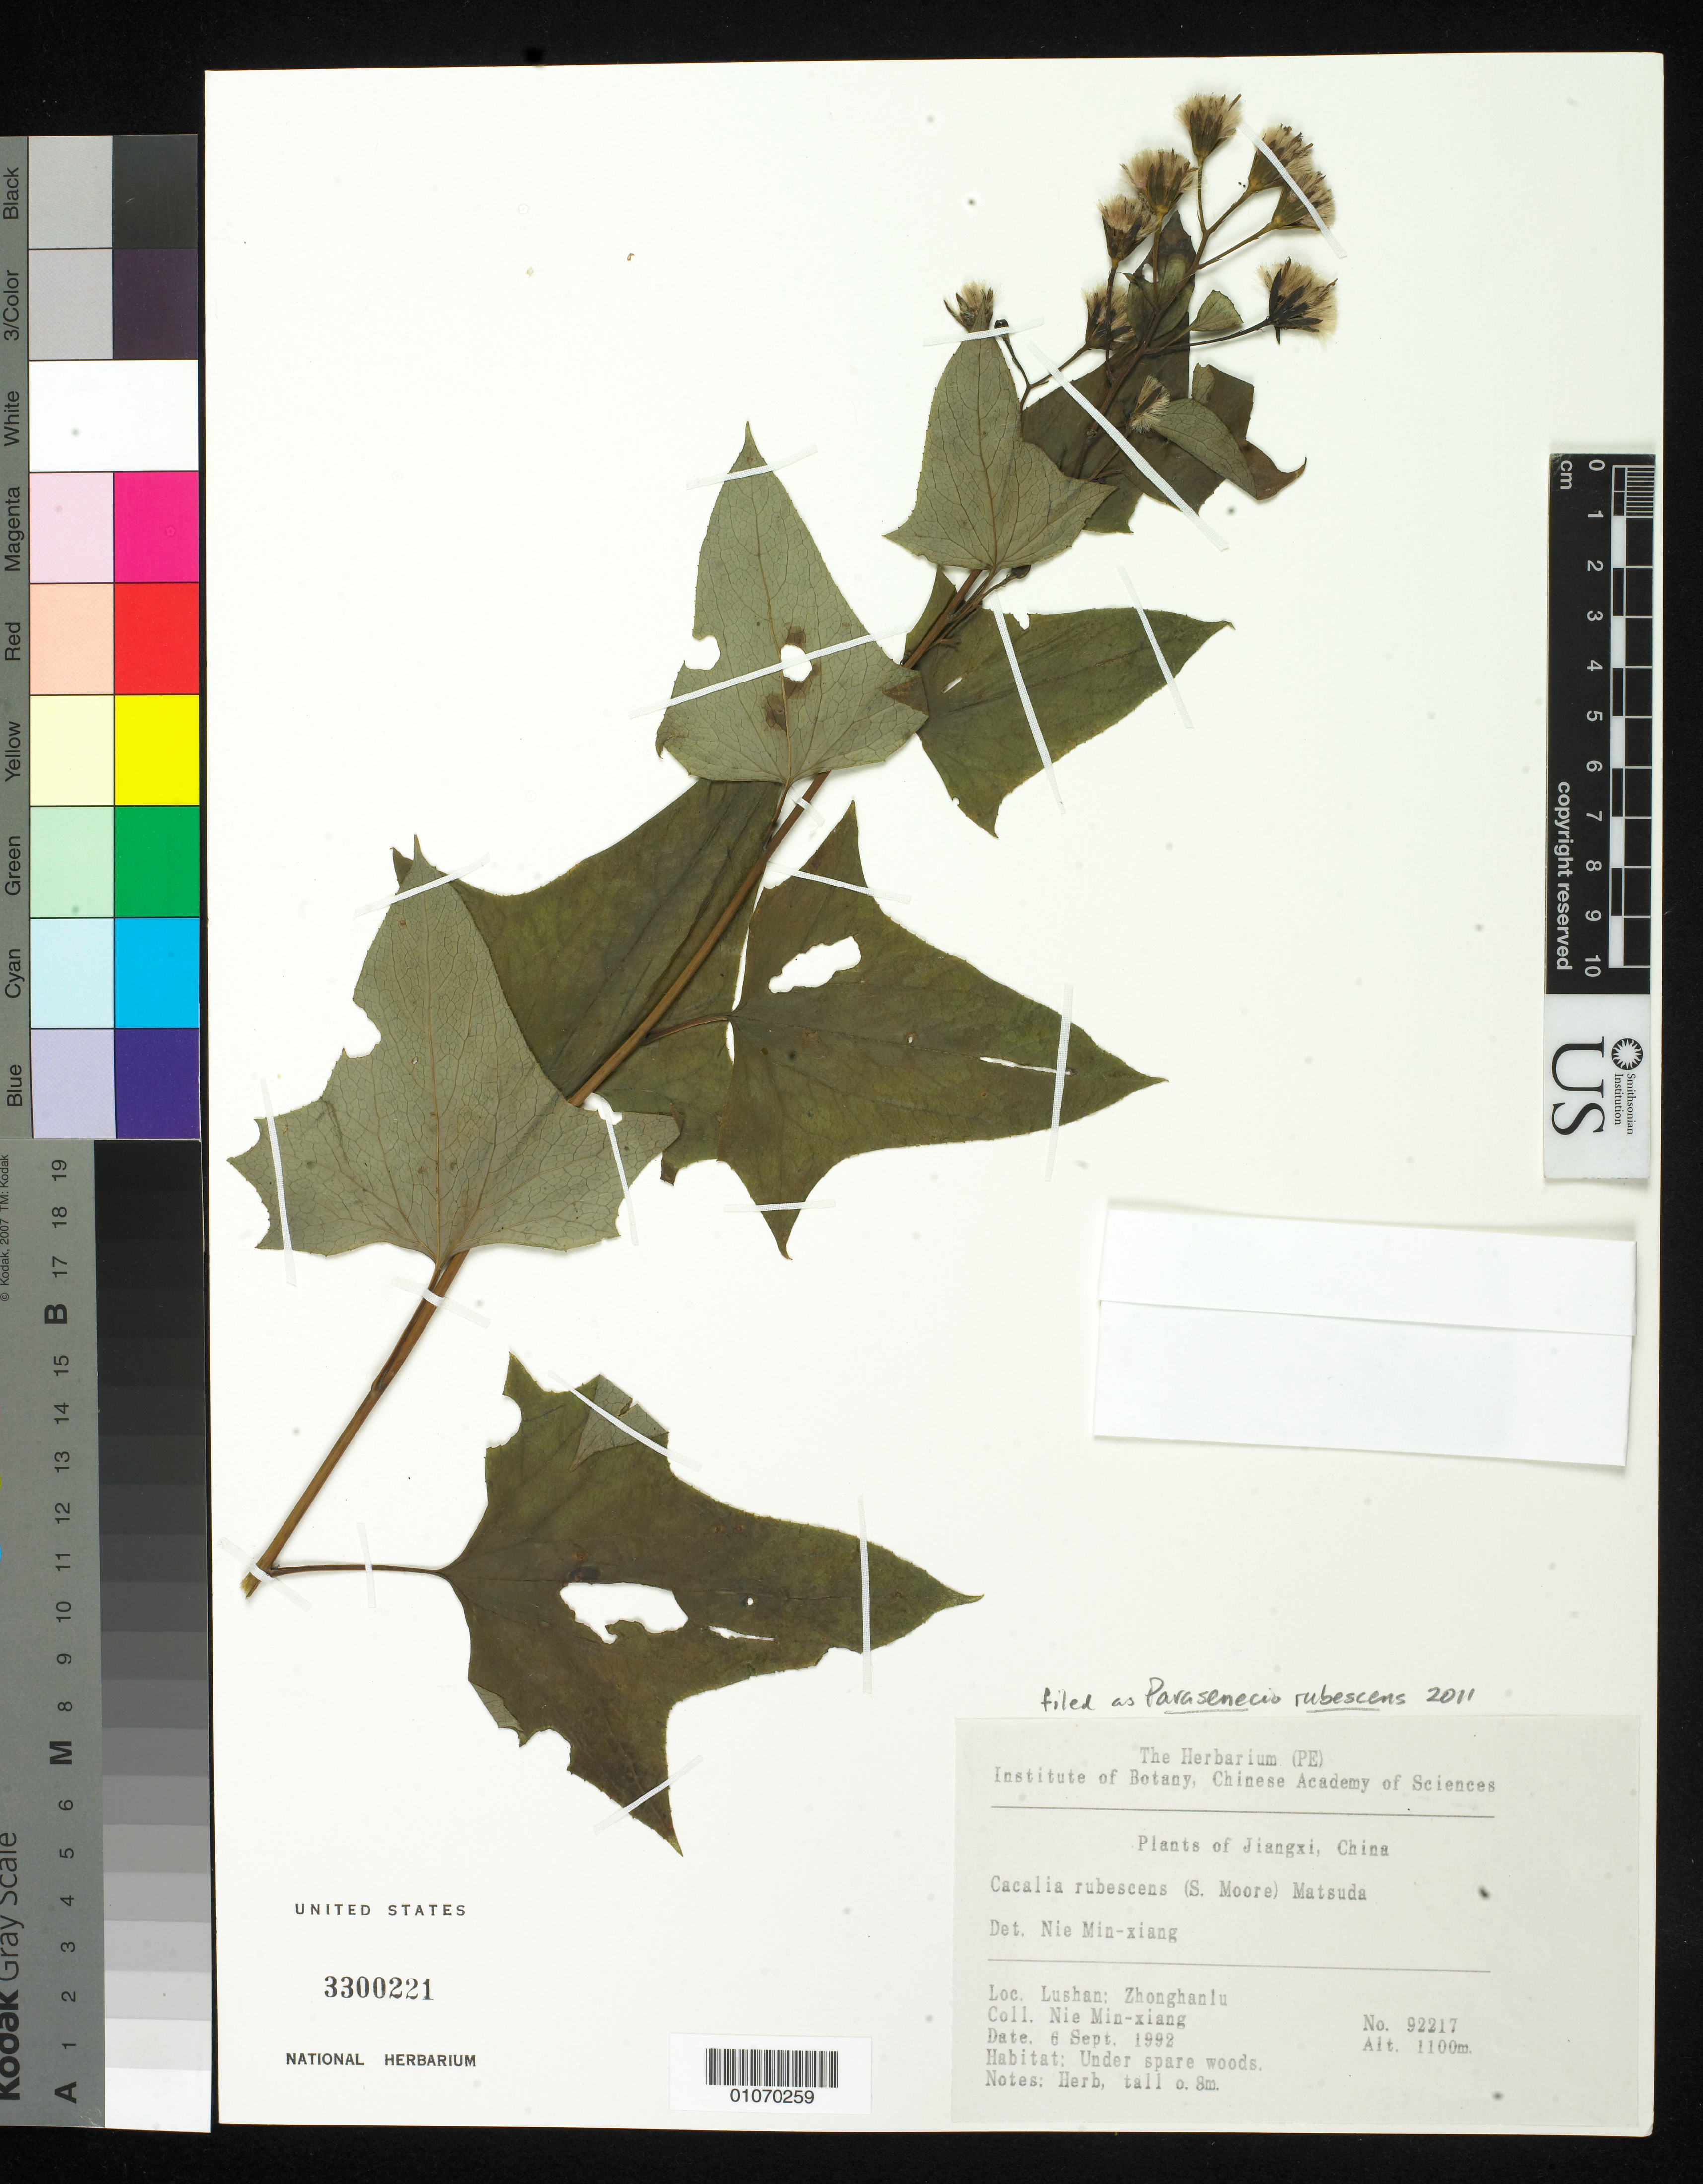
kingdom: Plantae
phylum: Tracheophyta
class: Magnoliopsida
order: Asterales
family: Asteraceae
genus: Parasenecio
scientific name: Parasenecio rubescens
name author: (S. Moore) Y.L. Chen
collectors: Nie Min-xiang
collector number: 92217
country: China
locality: Jiangxi, Lushan Zhonghanlu,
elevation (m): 1100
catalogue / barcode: US 3300221